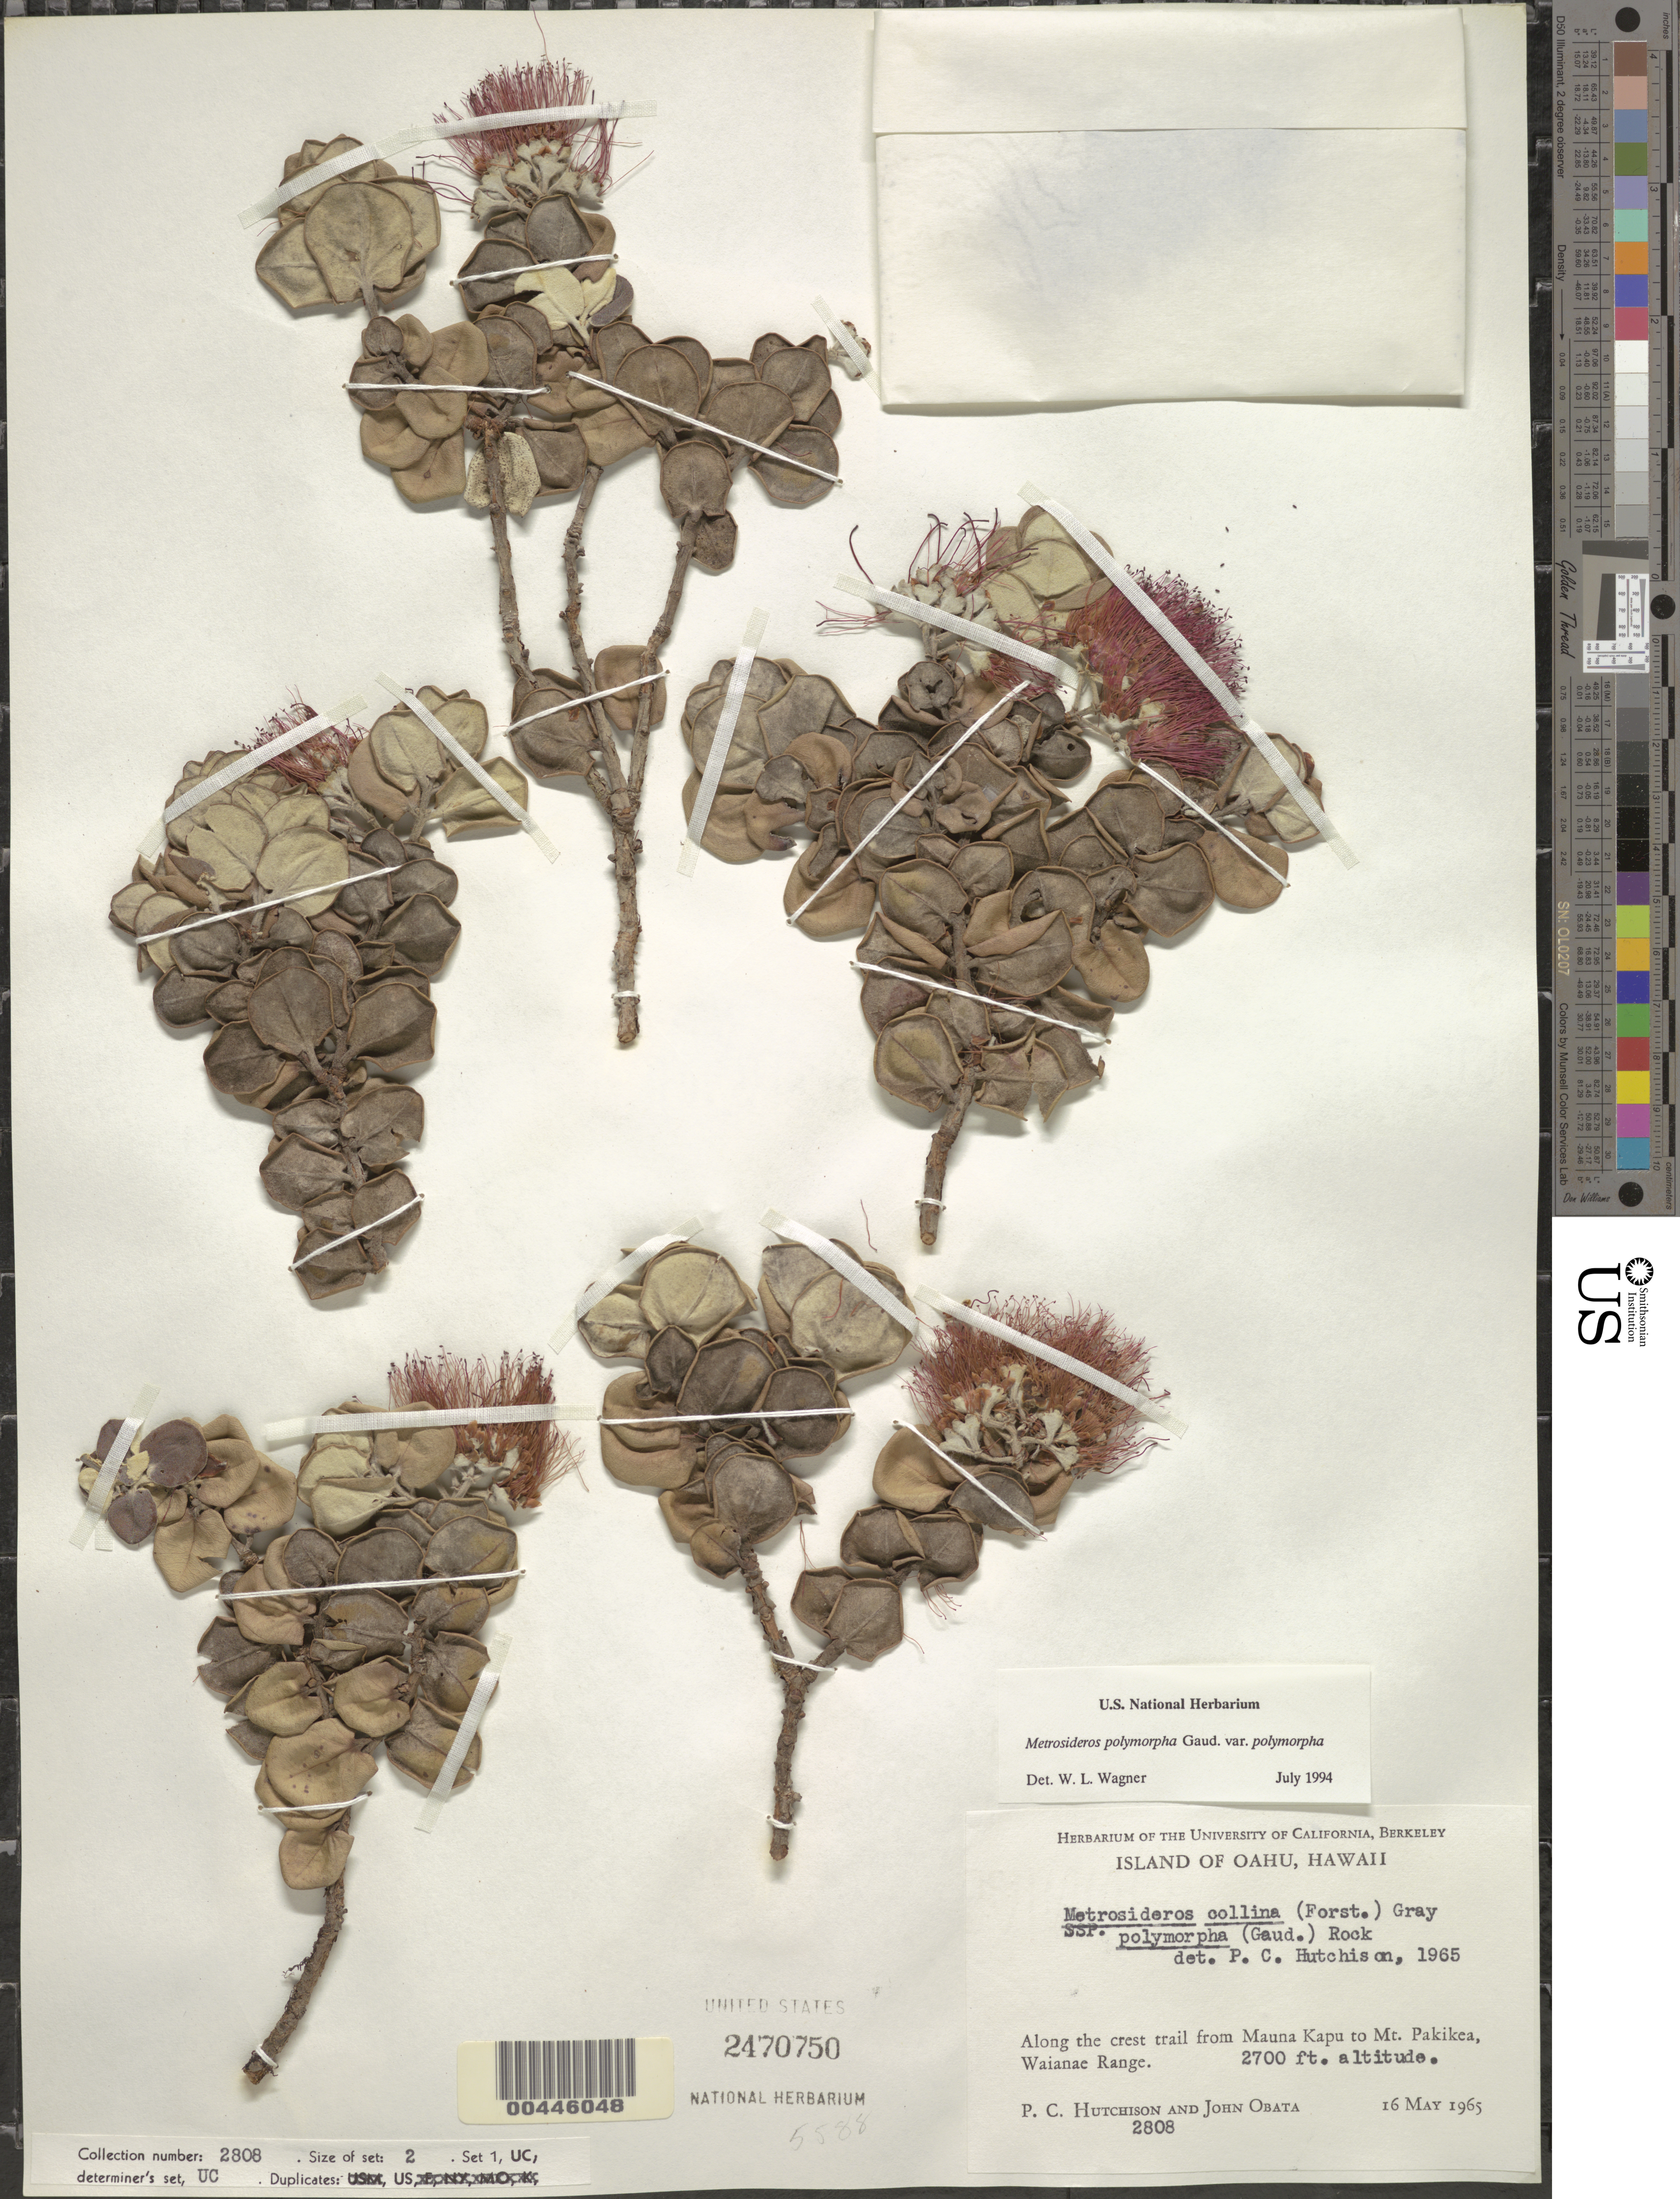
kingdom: Plantae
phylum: Tracheophyta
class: Magnoliopsida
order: Myrtales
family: Myrtaceae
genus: Metrosideros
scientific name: Metrosideros polymorpha var. polymorpha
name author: Gaudich.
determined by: Wagner, W. L., (BOT), Smithsonian Institution - National Museum of Natural History (UNITED STATES)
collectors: P. C. Hutchison & J. Obata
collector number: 2808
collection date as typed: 16 May 1965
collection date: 1965-05-16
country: United States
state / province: Hawaii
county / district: Honolulu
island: Oahu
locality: Along the crest trail from Mauna Kapu to Mt. Pakikea, Waianae Range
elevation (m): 823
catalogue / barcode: US 2470750